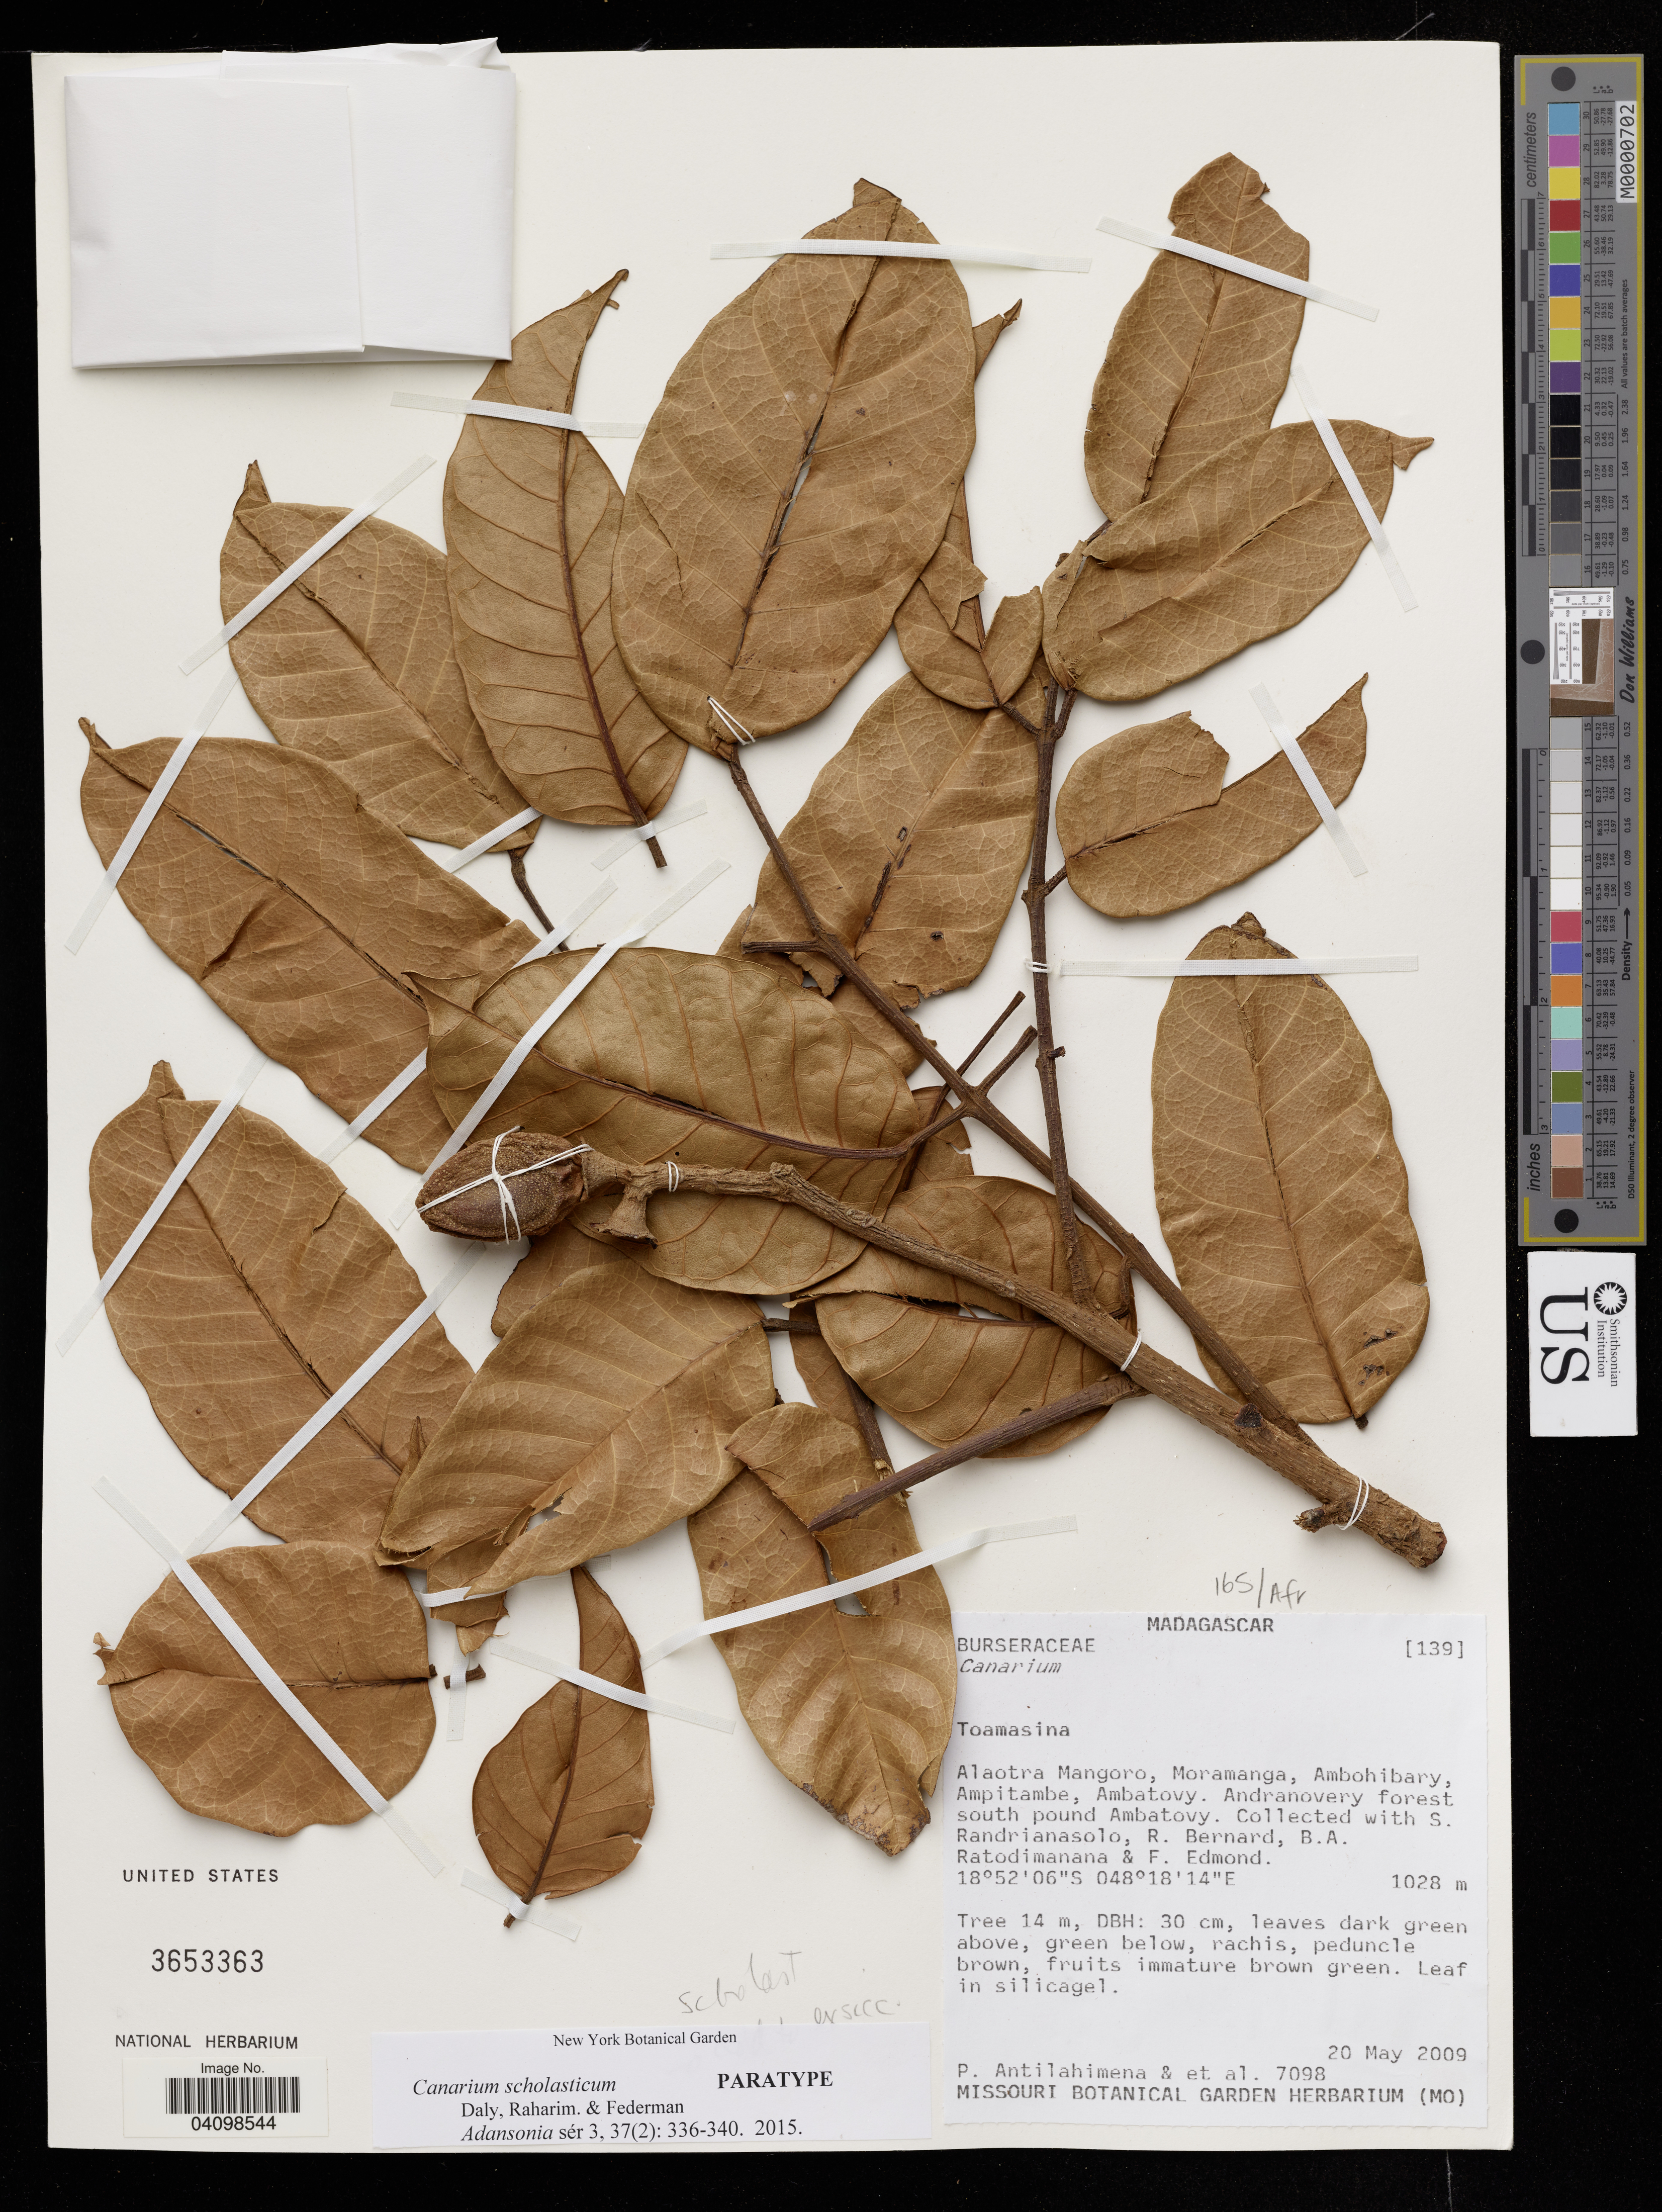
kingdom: Plantae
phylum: Tracheophyta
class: Magnoliopsida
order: Sapindales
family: Burseraceae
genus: Canarium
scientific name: Canarium sp.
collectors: P. Antilahimena, S. Randrianasolo, R. Bernard & B. Ratodimanana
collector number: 7098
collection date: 2009-05-20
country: Madagascar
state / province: Toamasina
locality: Alaotra Mangoro, Moramanga, Ambohibary, Ampitambe, Ambatovy. Andranovery forest south pound Ambatovy.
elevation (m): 1028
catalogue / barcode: US 3653363